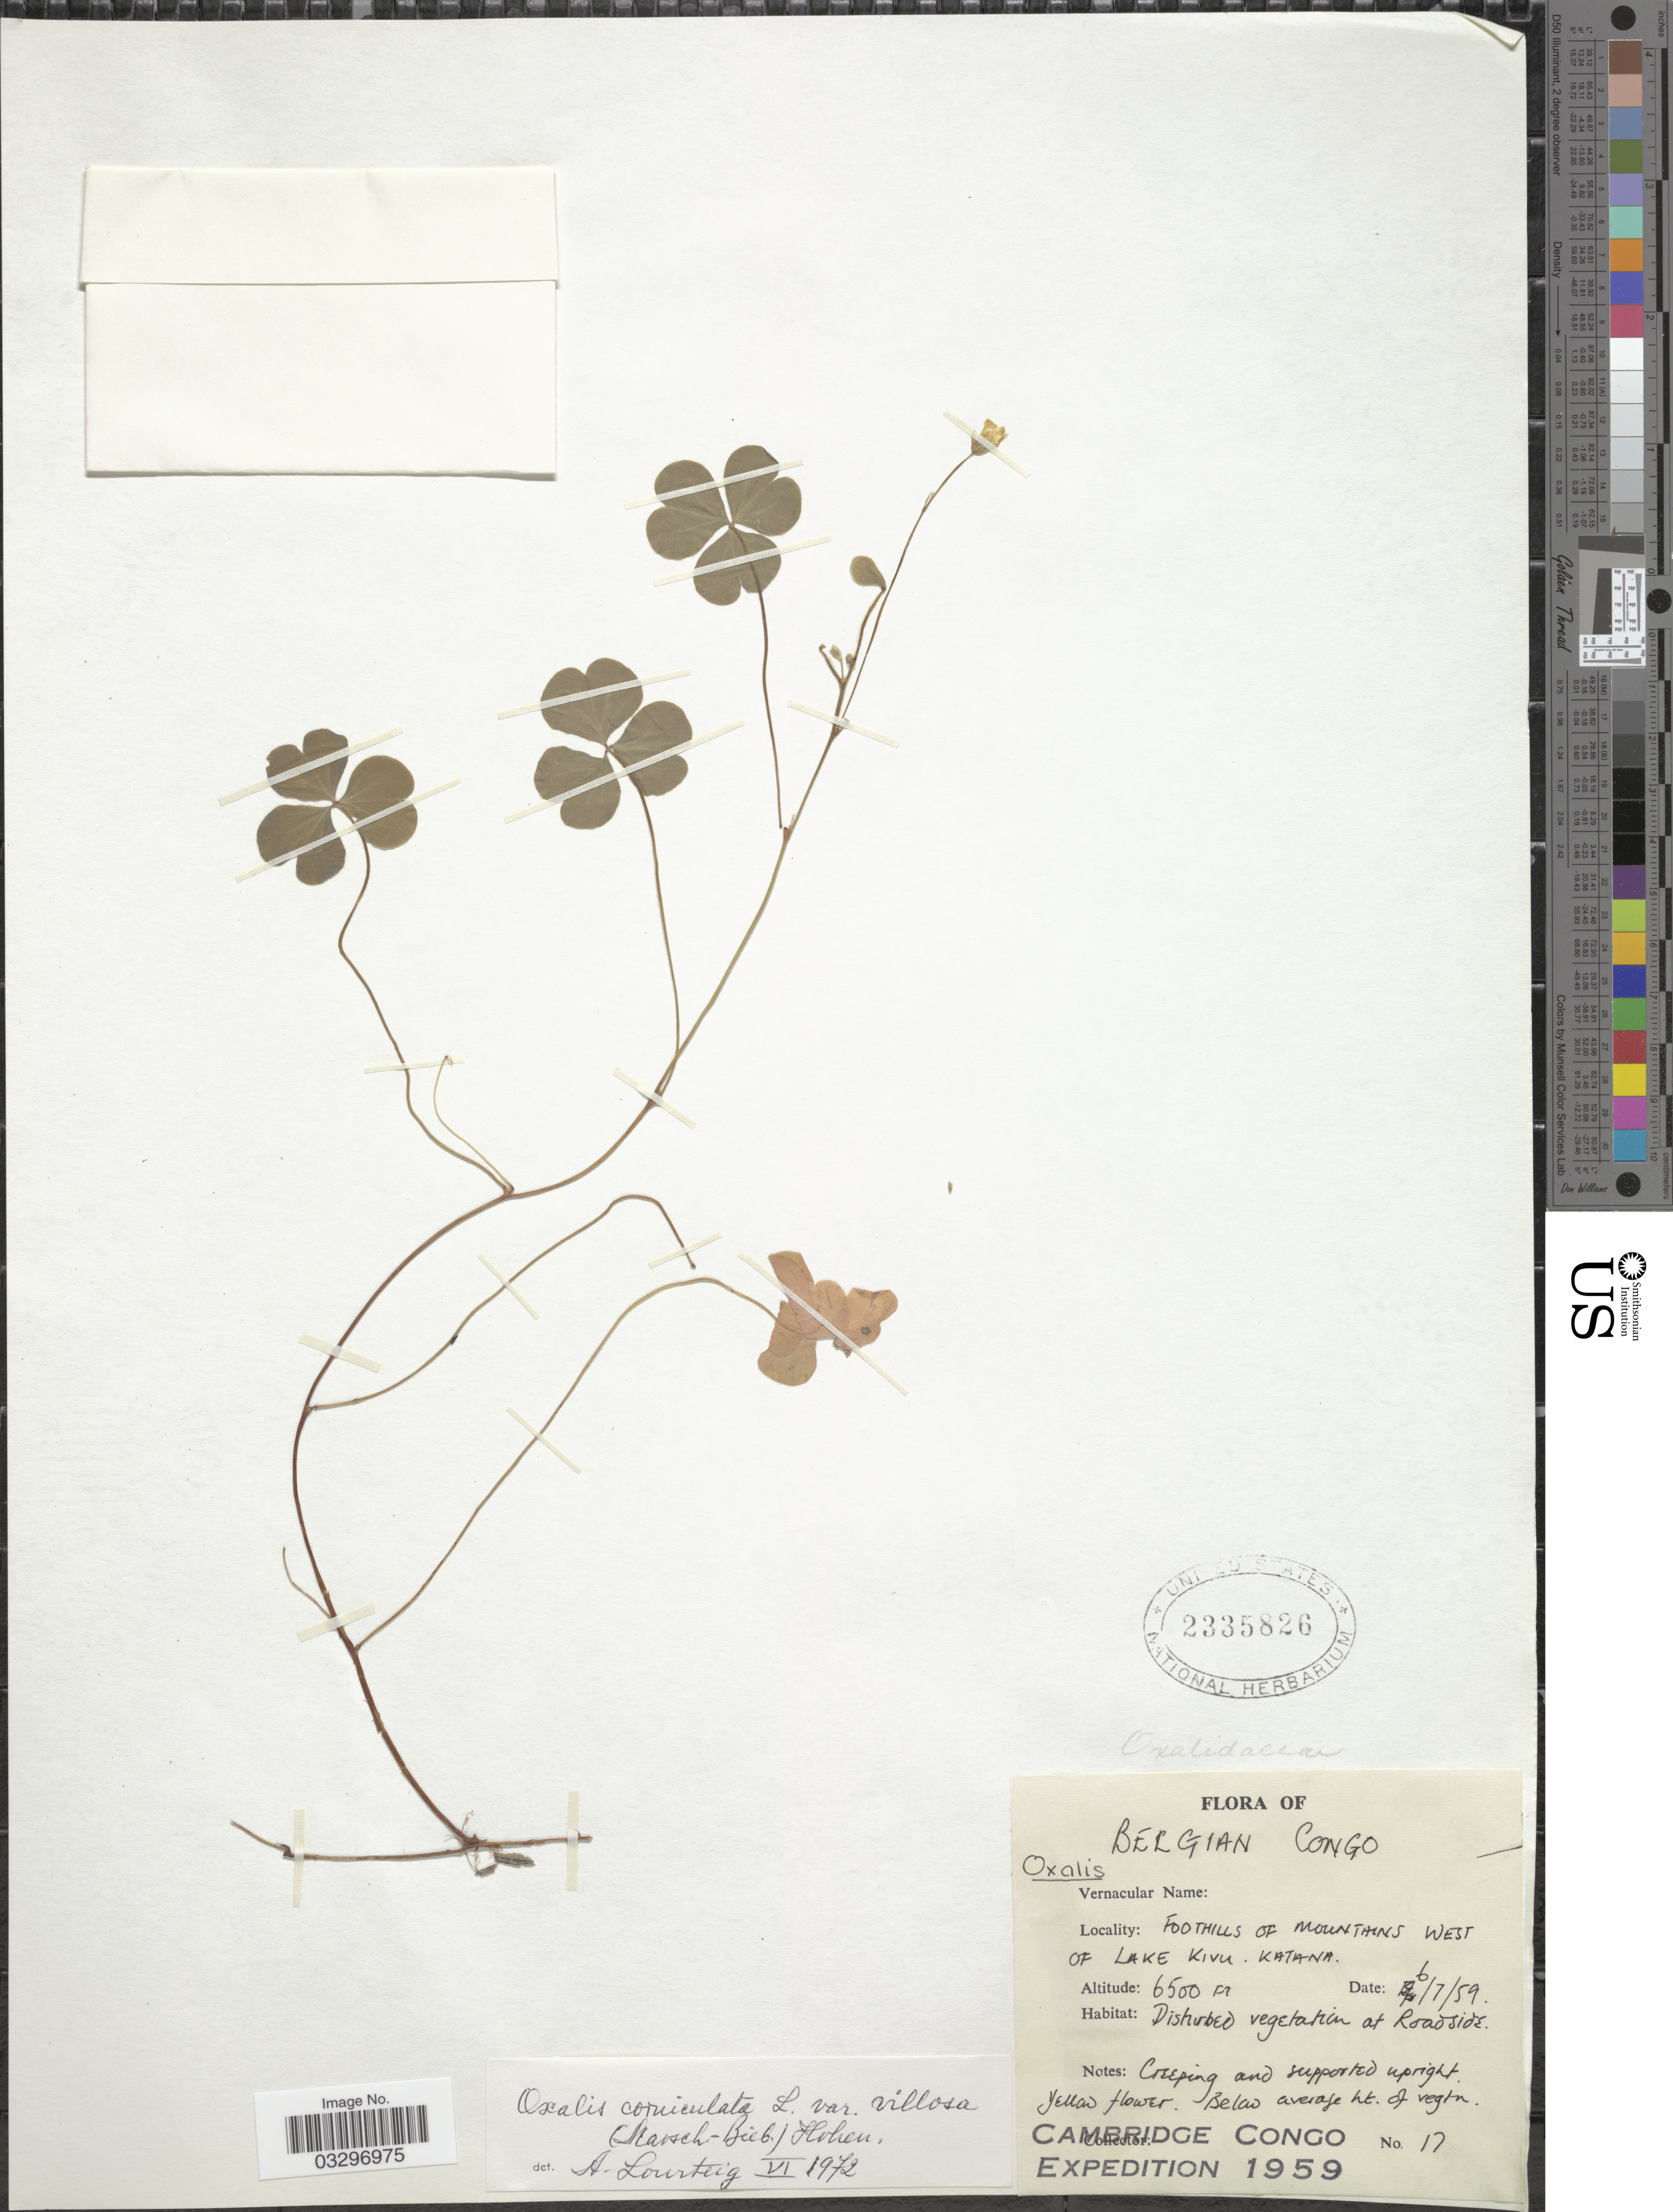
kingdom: Plantae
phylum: Tracheophyta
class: Magnoliopsida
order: Oxalidales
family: Oxalidaceae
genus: Oxalis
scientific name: Oxalis corniculata var. villosa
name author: (M. Bieb.) Hohen.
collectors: Cambridge Congo Expedition 1959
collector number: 17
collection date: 1959-07-06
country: Congo, Democratic Republic of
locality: Belgian Congo. Foothills of Mountains West of Lake Kivu. Katana.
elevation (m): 1981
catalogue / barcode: US 2335826